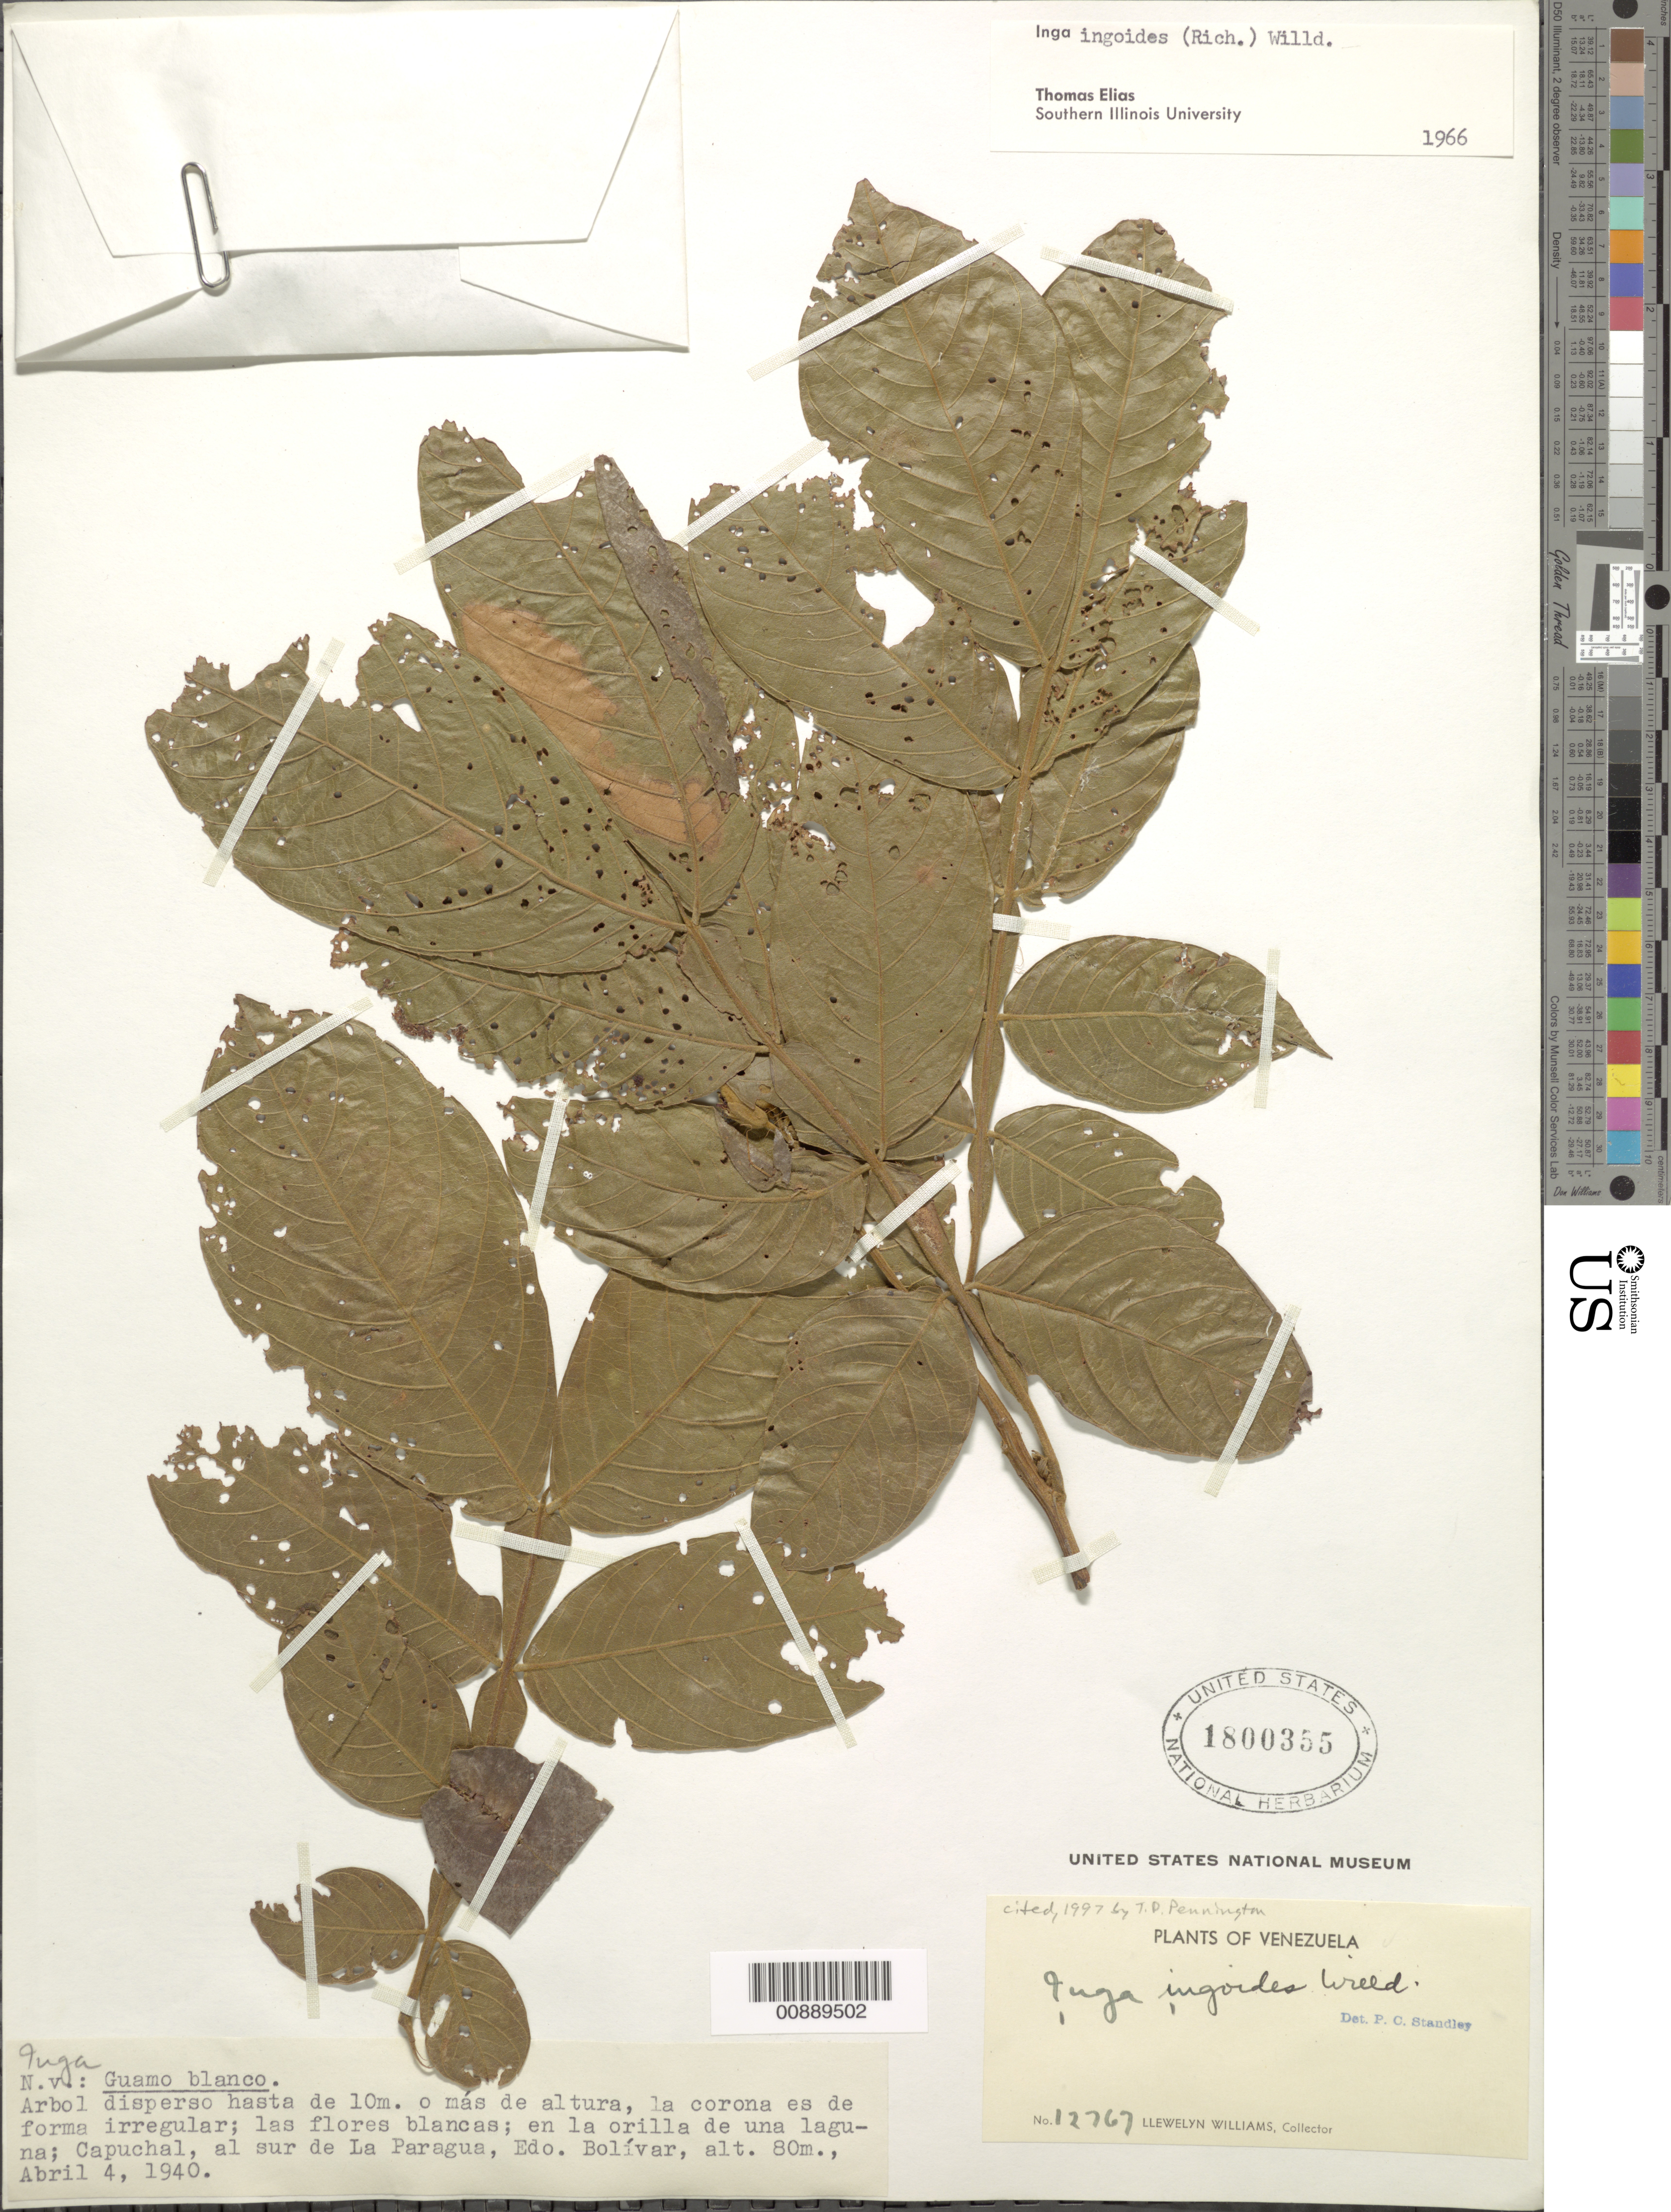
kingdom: Plantae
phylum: Tracheophyta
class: Magnoliopsida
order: Fabales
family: Fabaceae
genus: Inga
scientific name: Inga ingoides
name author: (Rich.) Willd.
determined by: Standley, Paul C.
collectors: Ll. Williams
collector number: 12767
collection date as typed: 4-Apr-40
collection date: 1940-04-04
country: Venezuela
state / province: Bolívar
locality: Capuchal, sur de La Paragua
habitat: Orilla de una laguna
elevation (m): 80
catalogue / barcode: US 1800355